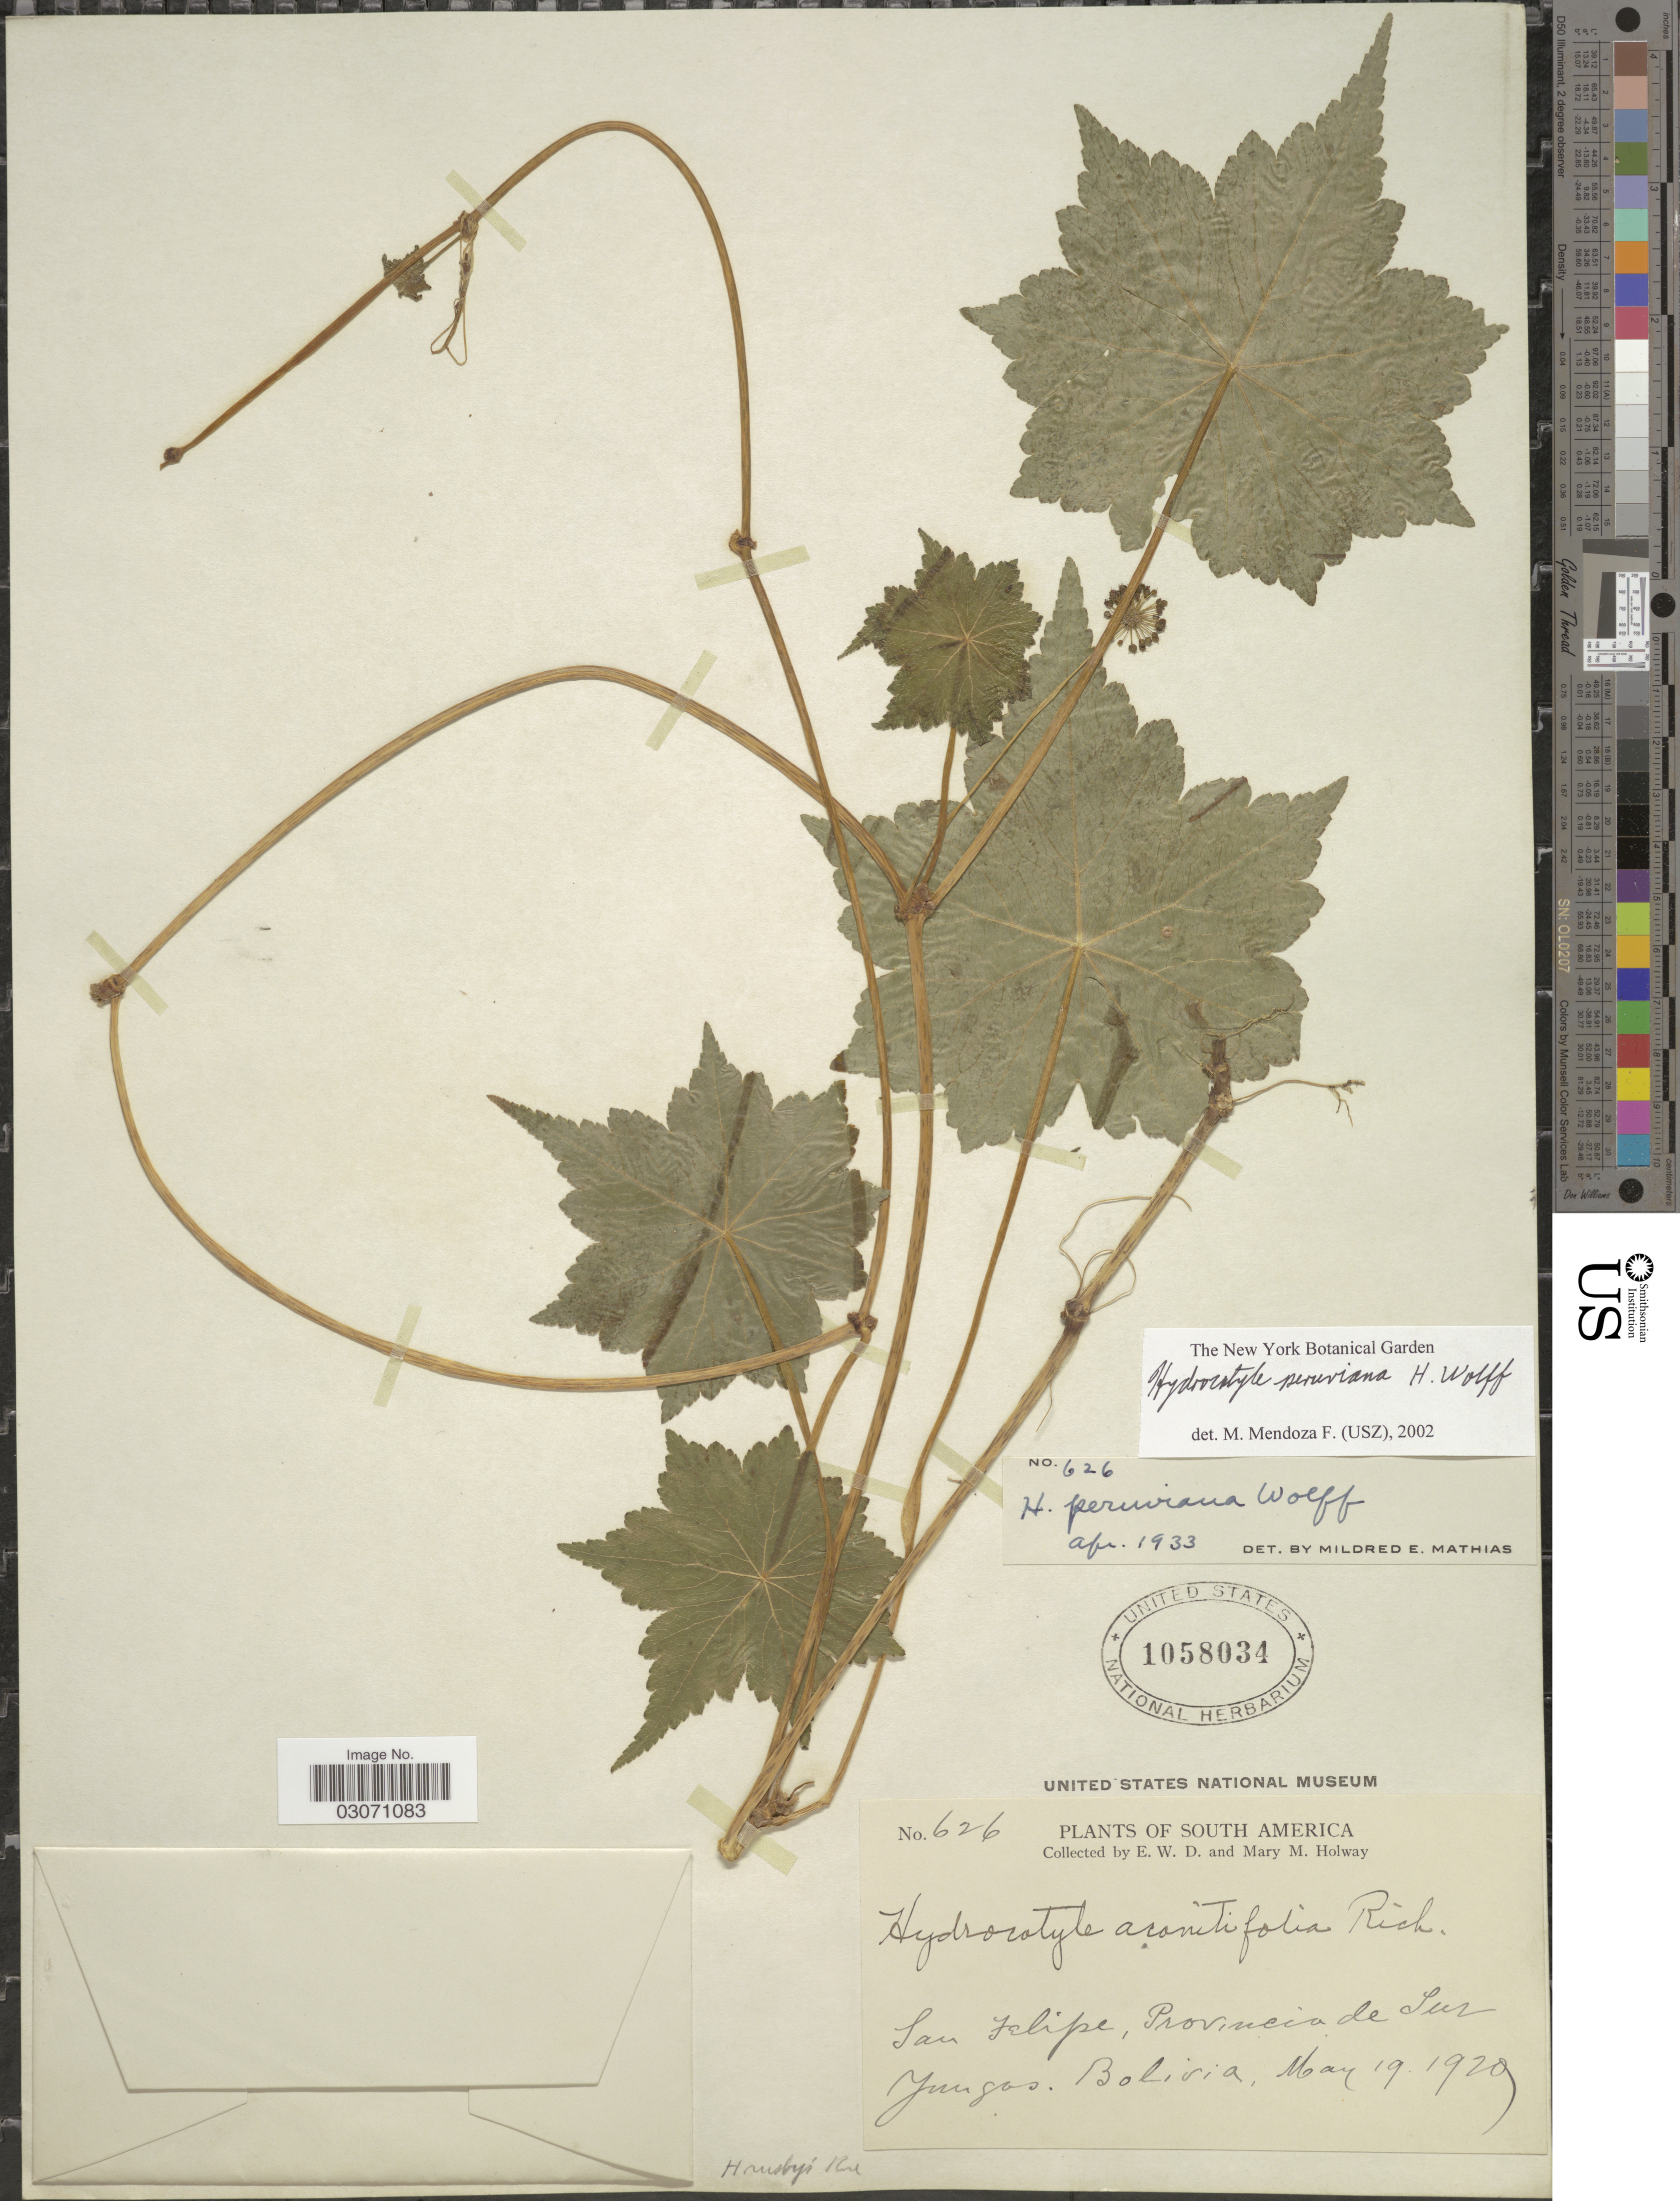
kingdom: Plantae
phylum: Tracheophyta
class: Magnoliopsida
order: Apiales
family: Araliaceae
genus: Hydrocotyle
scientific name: Hydrocotyle peruviana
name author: H. Wolff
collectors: E. W. D. Holway & M. M. Holway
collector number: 626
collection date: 1929-05-19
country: Bolivia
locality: San Felipe, Provincia de Sur Yungas.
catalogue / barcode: US 1058034